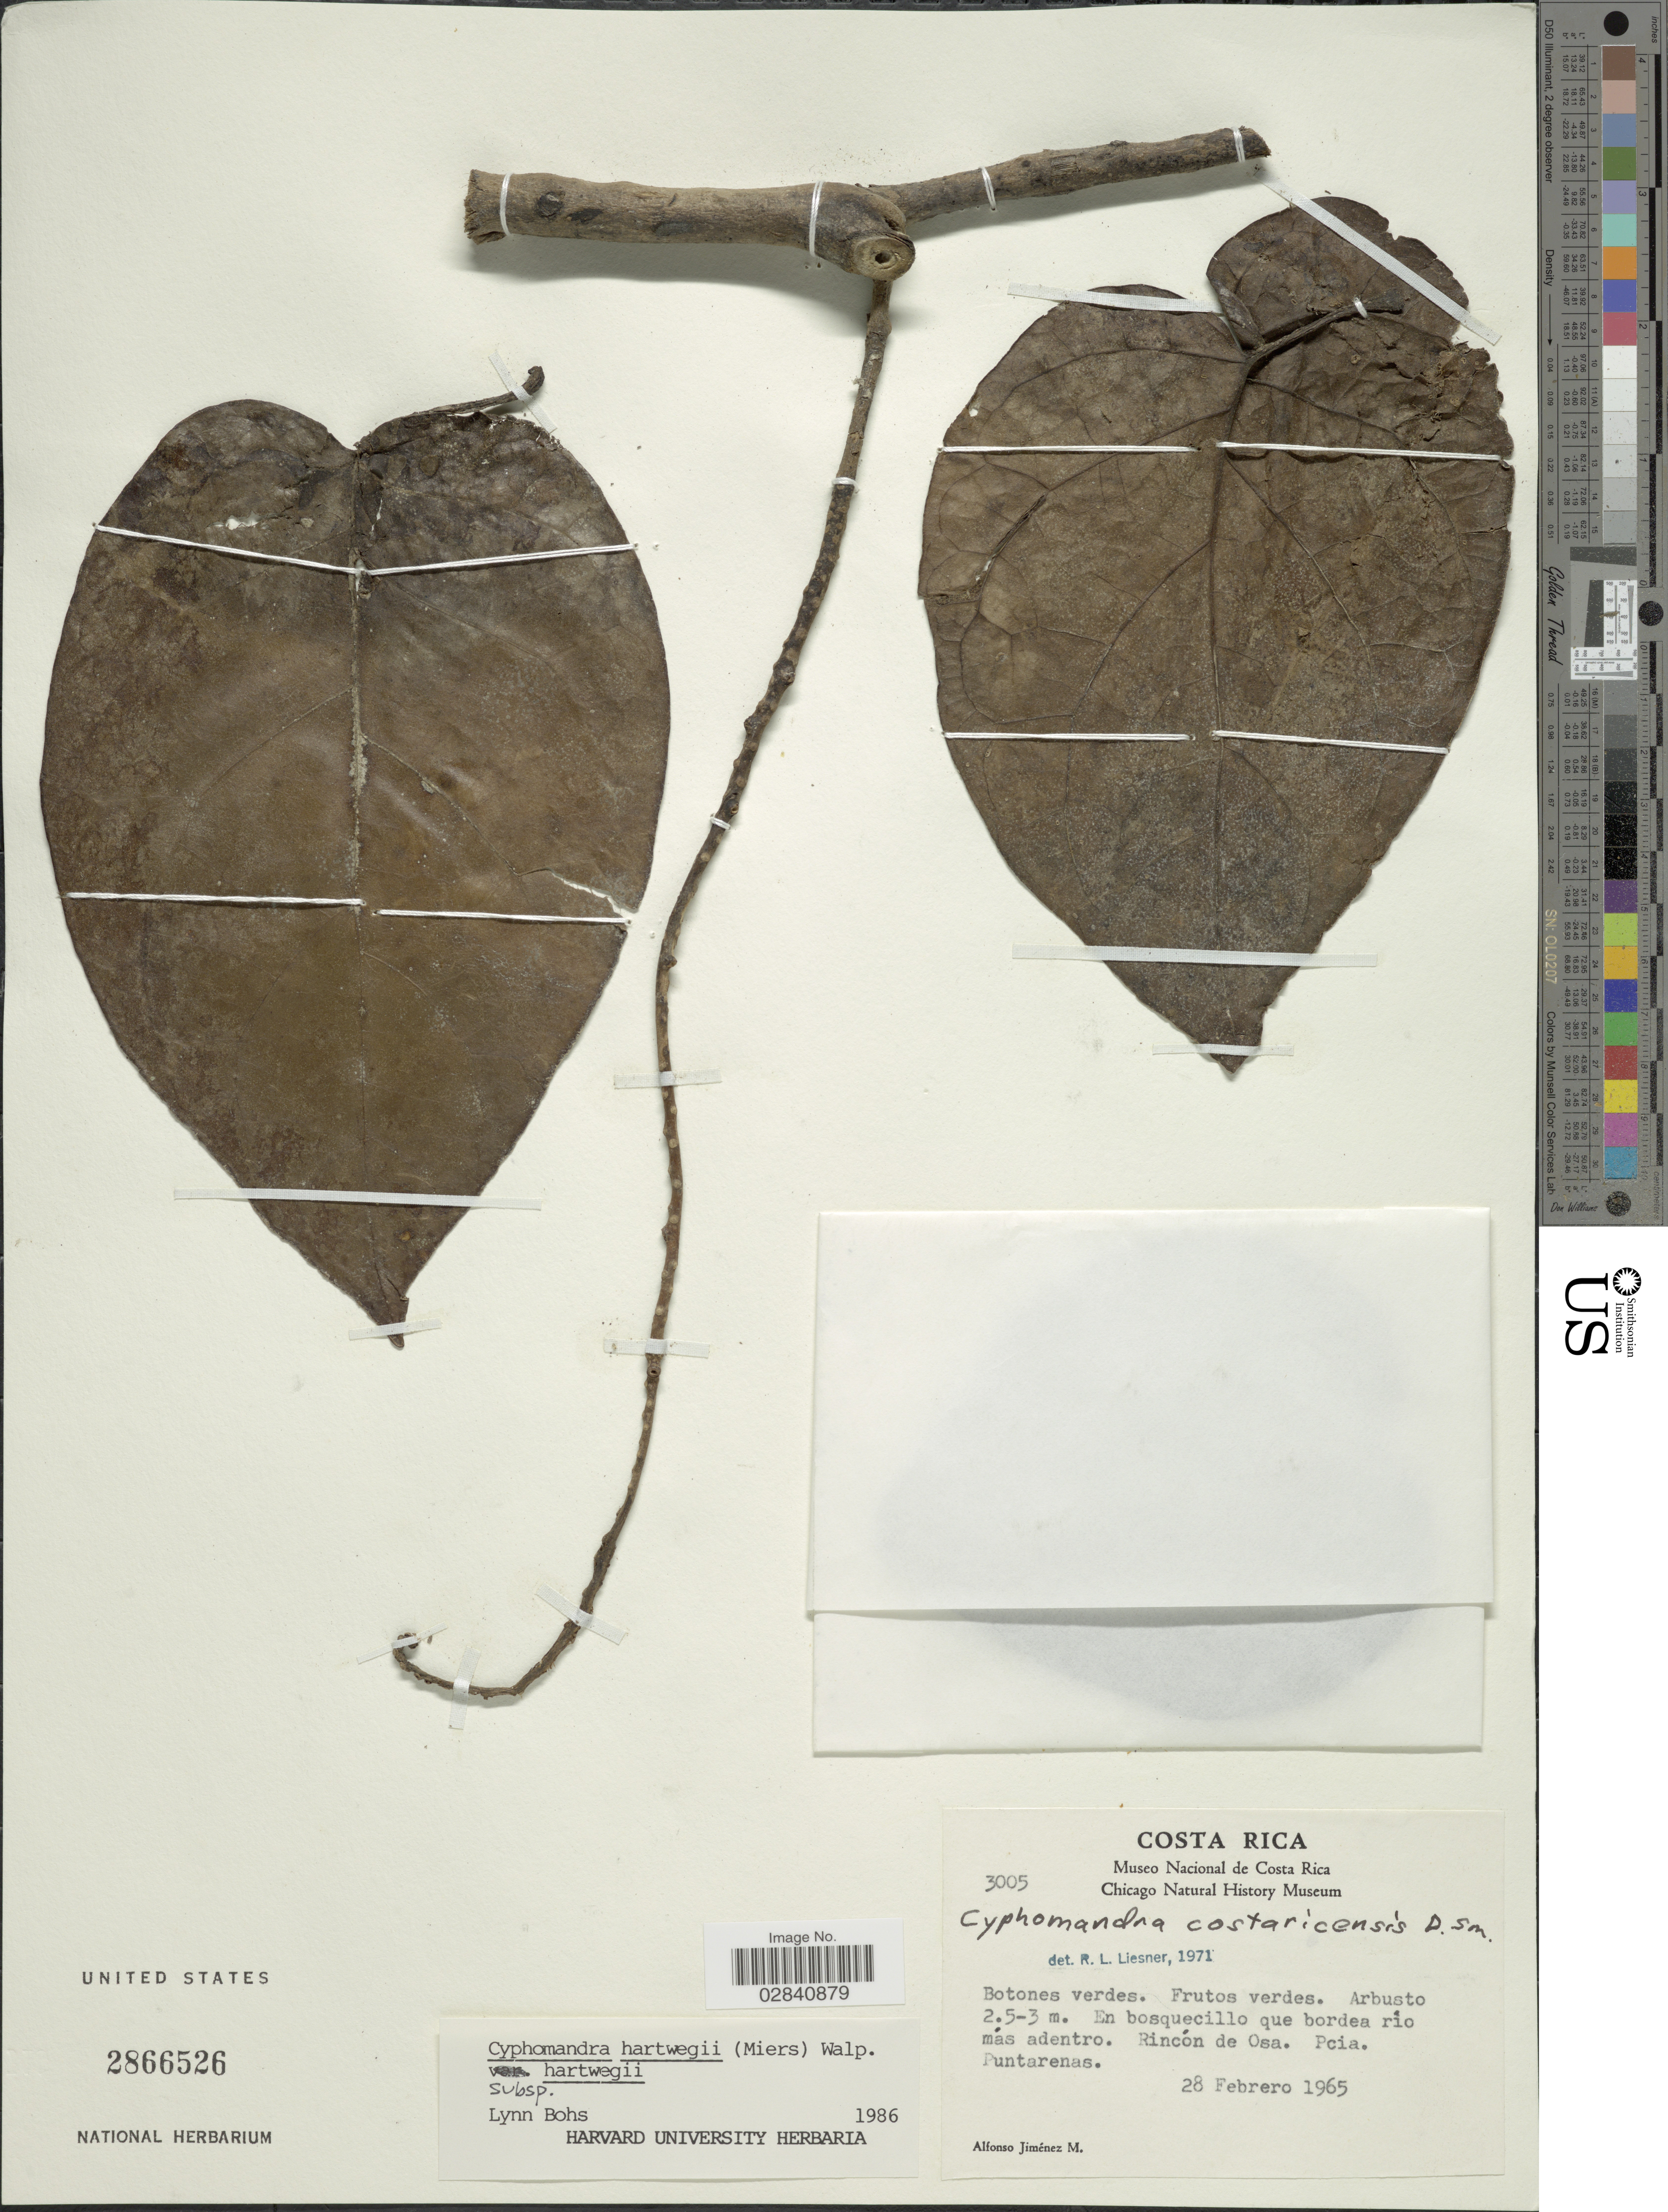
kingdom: Plantae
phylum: Tracheophyta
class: Magnoliopsida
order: Solanales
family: Solanaceae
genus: Cyphomandra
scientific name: Cyphomandra hartwegii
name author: (Miers) Sendtn. ex Walp.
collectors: A. Jimenez M.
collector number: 3005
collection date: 1965-02-28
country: Costa Rica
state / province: Puntarenas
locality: Rincón de Osa. Pcia. Puntarenas.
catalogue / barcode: US 286526